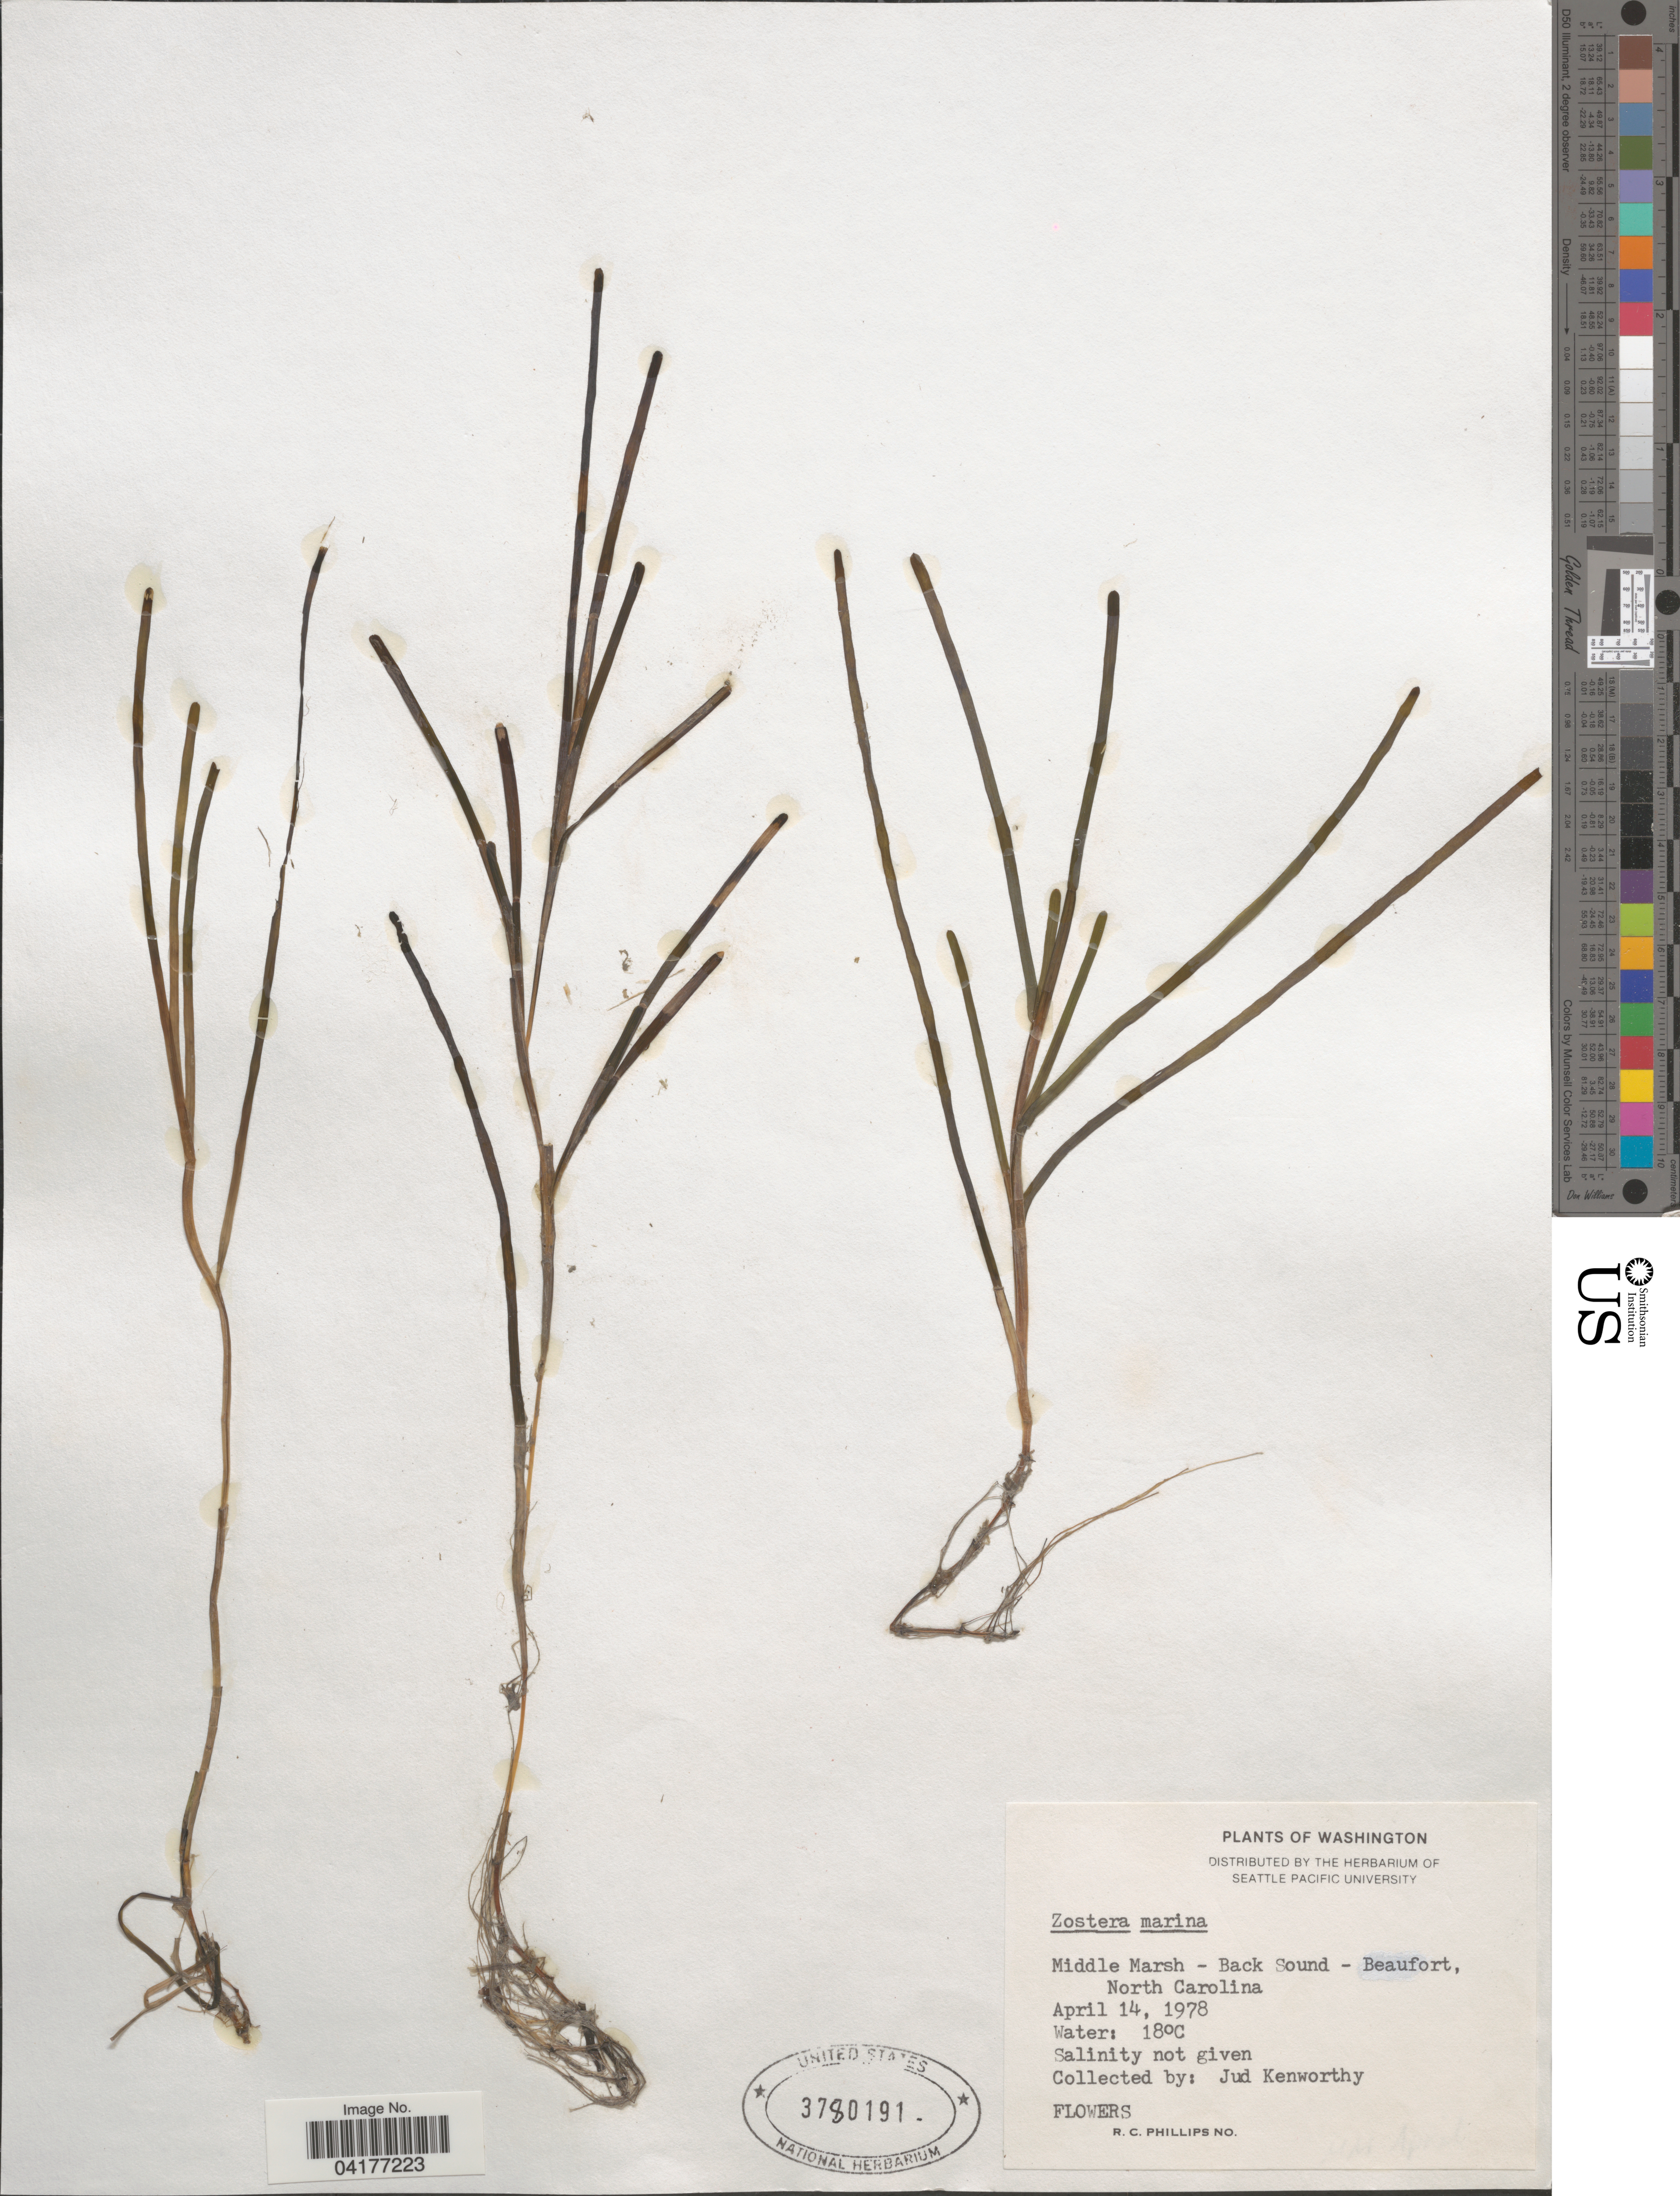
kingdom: Plantae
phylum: Tracheophyta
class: Liliopsida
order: Alismatales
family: Zosteraceae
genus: Zostera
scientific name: Zostera marina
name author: L.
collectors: J. Kenworthy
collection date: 1978-04-14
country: United States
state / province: North Carolina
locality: Middle Marsh - Back Sound - Beaufort.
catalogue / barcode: US 3780191